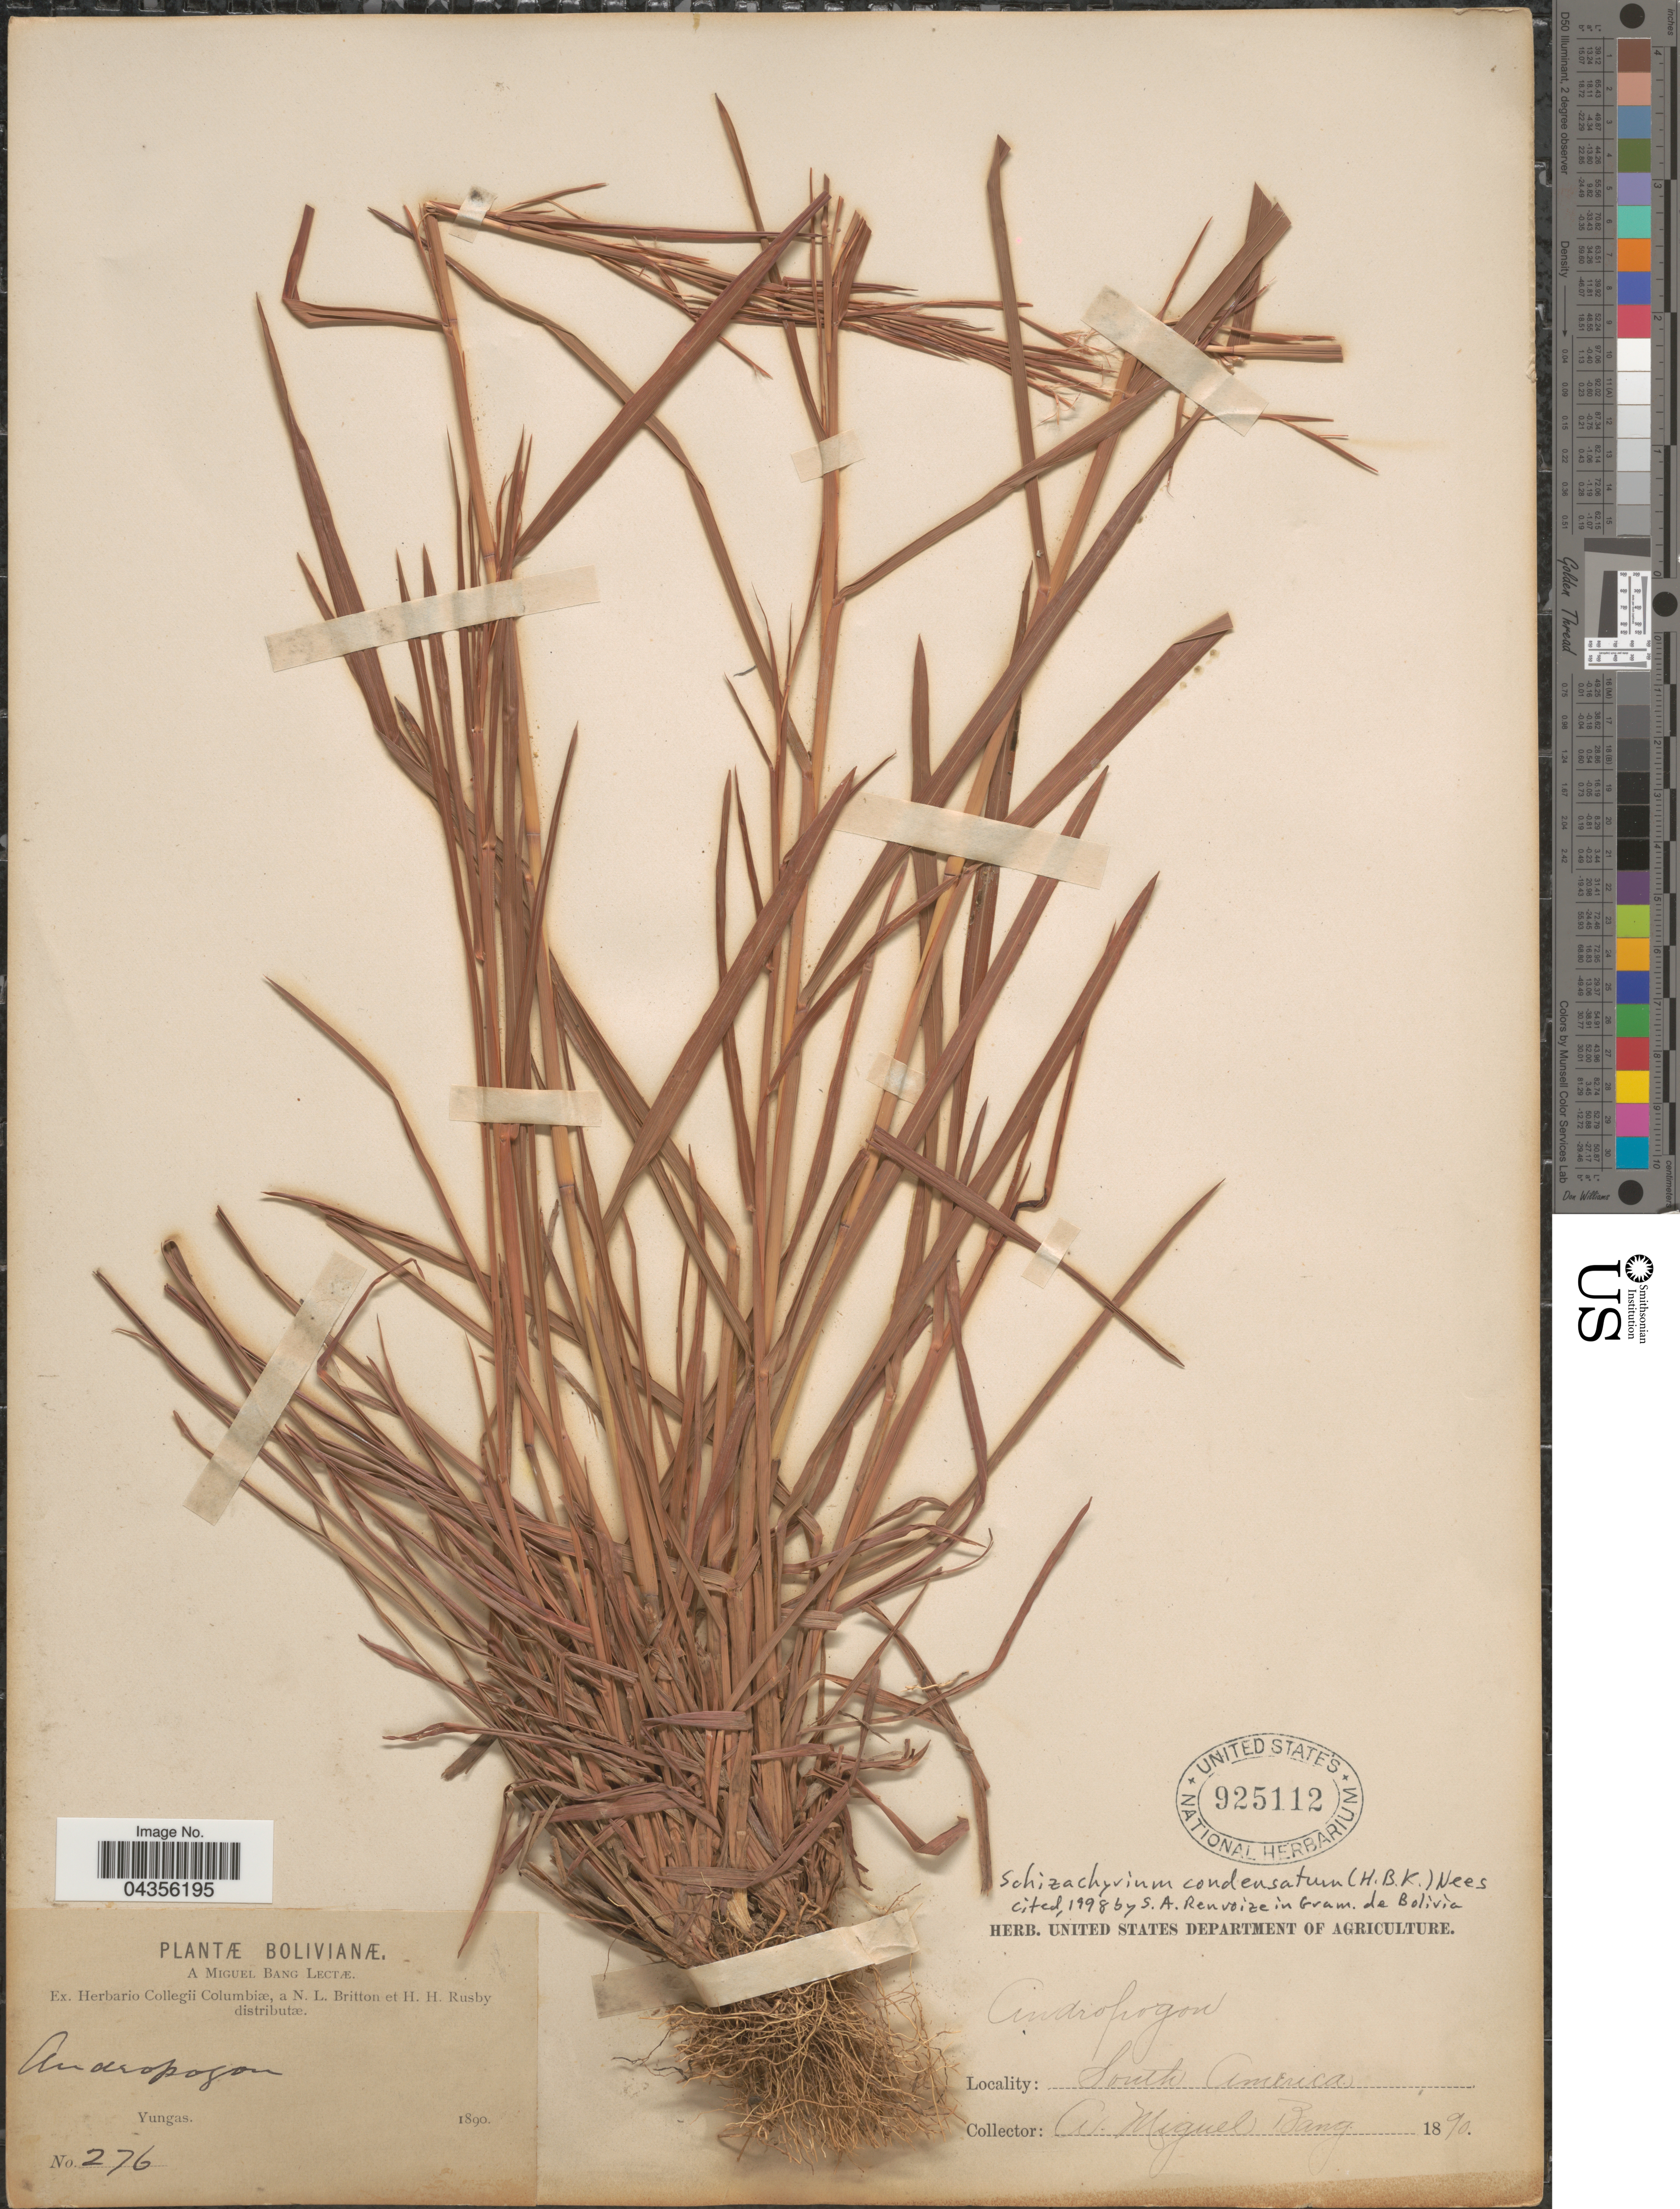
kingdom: Plantae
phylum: Tracheophyta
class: Liliopsida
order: Poales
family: Poaceae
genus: Schizachyrium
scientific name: Schizachyrium condensatum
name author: (Kunth) Nees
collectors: M. Bang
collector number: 276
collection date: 1890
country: Bolivia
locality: Yungas.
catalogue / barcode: US 925112